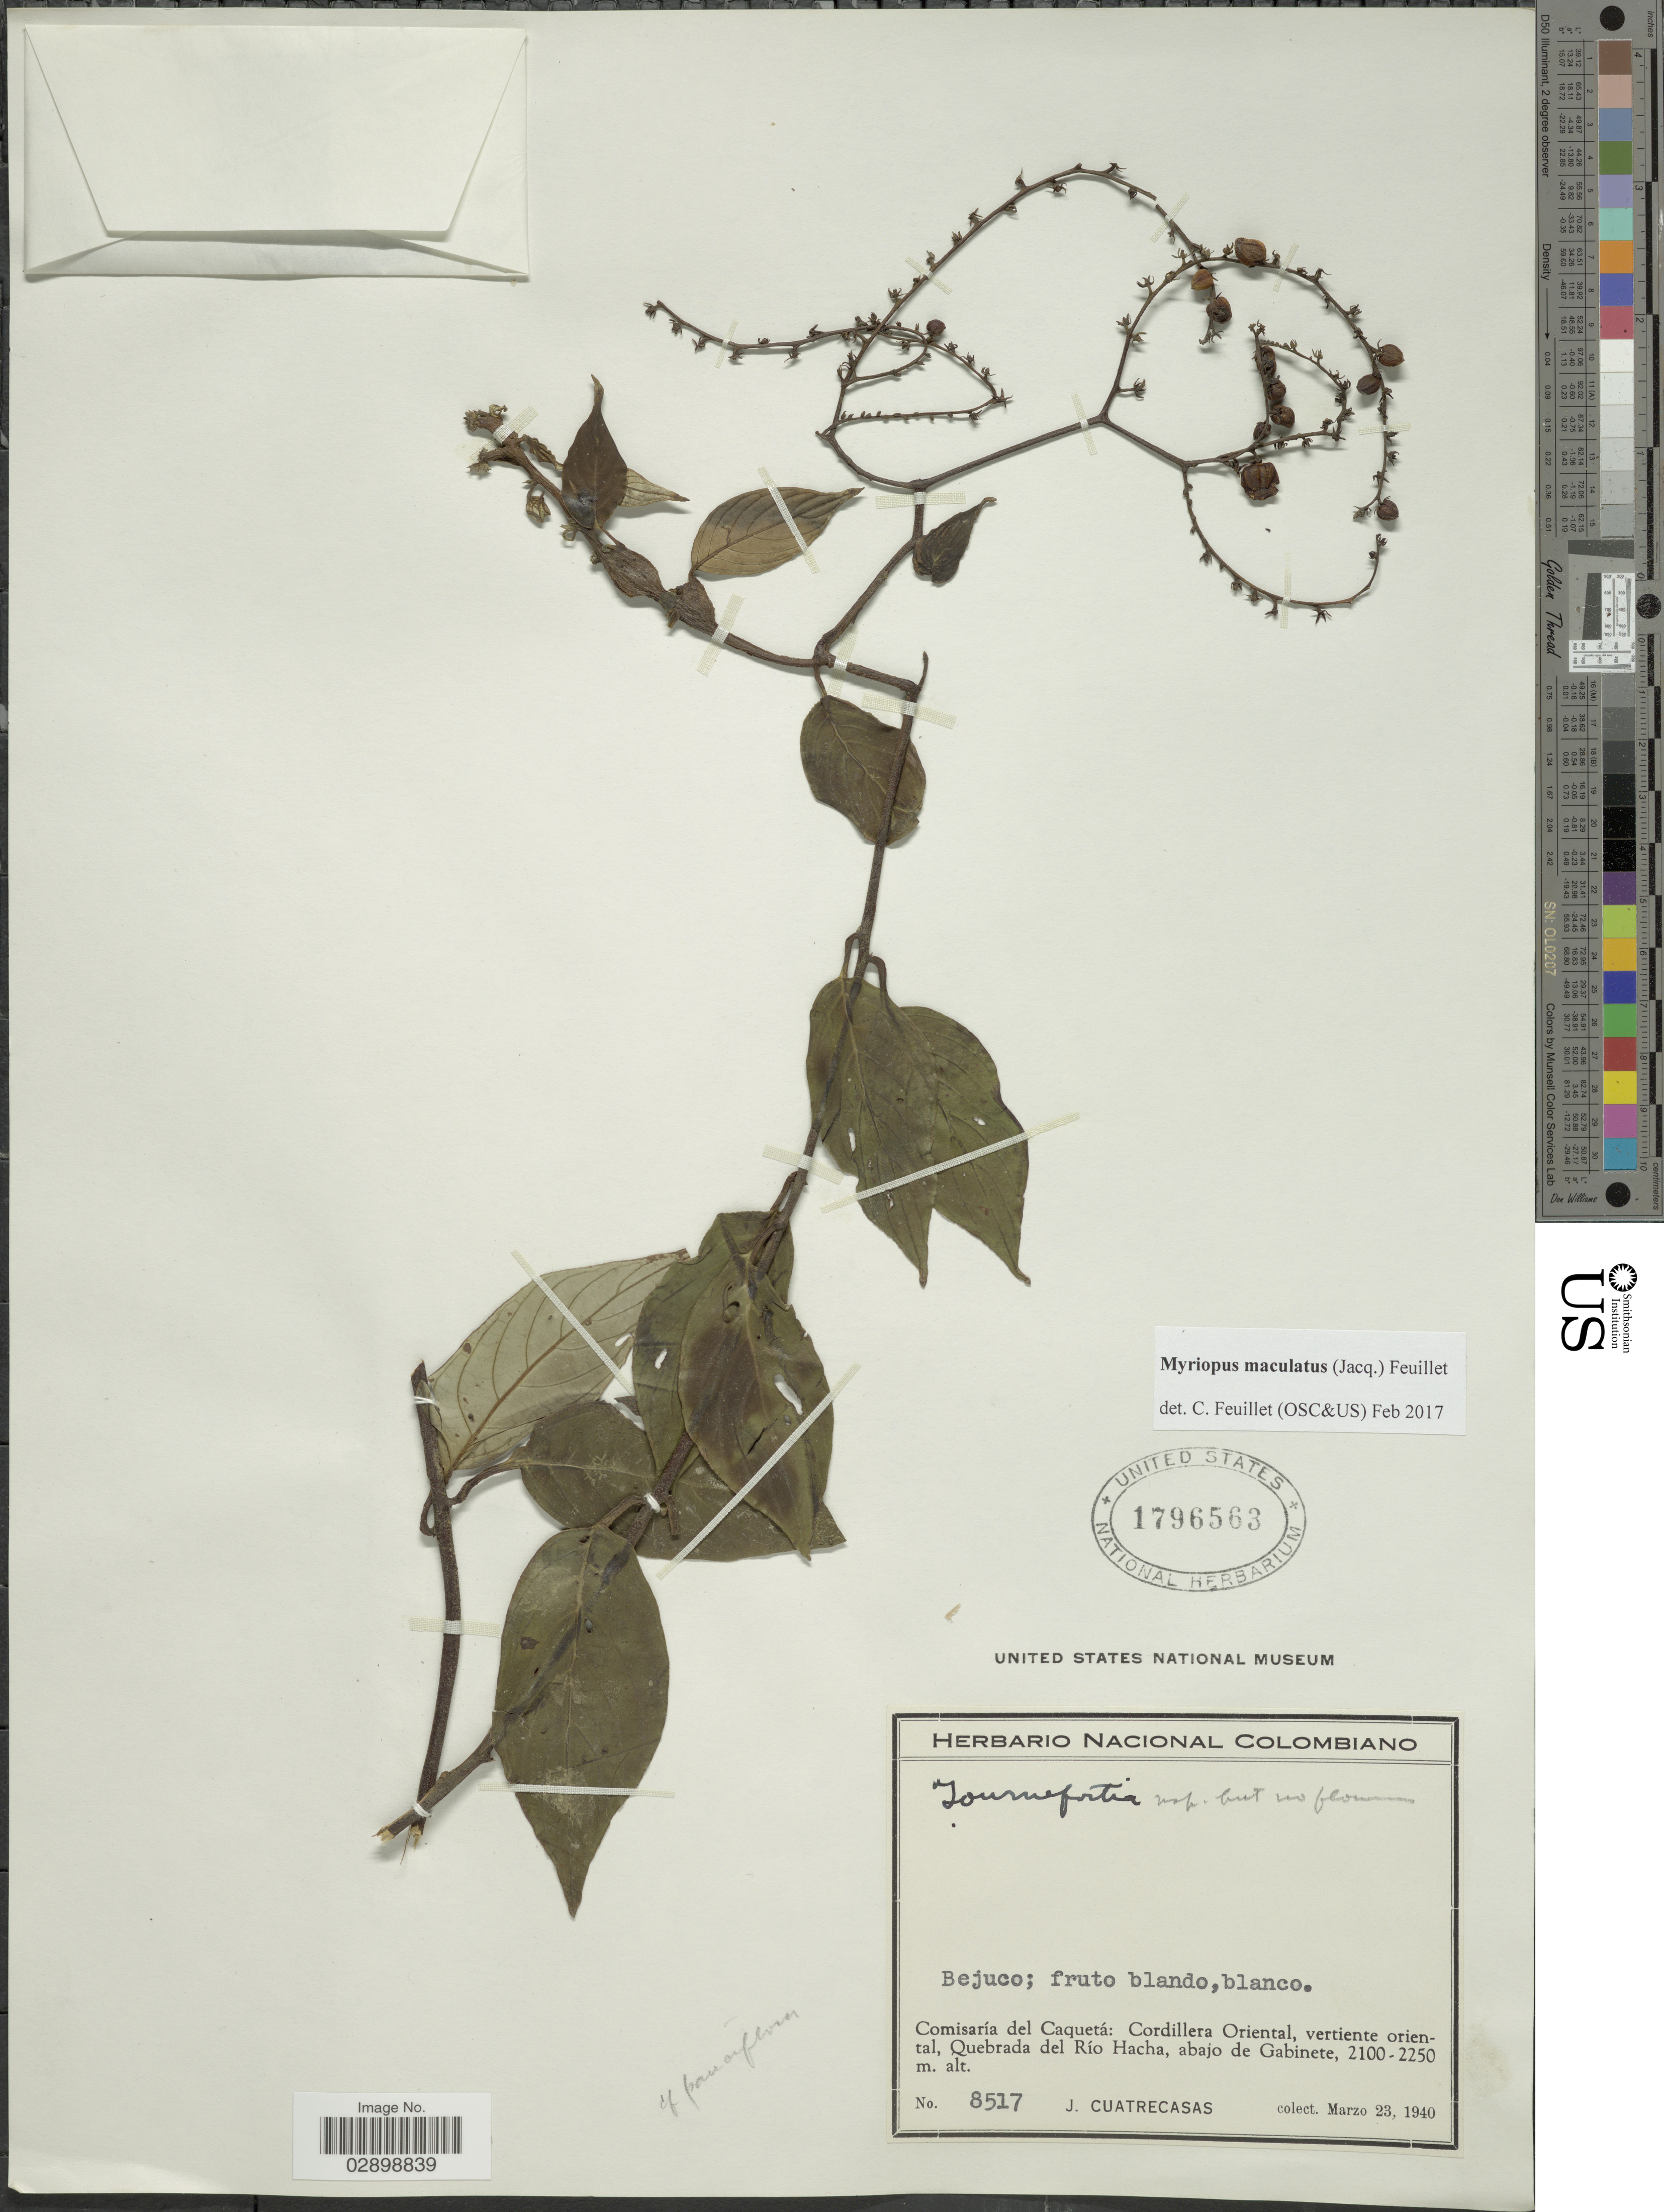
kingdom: Plantae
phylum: Tracheophyta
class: Magnoliopsida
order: Boraginales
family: Heliotropiaceae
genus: Myriopus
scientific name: Myriopus maculatus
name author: (Jacq.) Feuillet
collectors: J. Cuatrecasas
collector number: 8517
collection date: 1940-03-23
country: Colombia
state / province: Caquetá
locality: Comisaría del Caquetá: Cordillera Oriental, vertiente oriental, Quebrada del Río Hacha, abajo de Gabinete.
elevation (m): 2100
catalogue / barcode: US 1796563